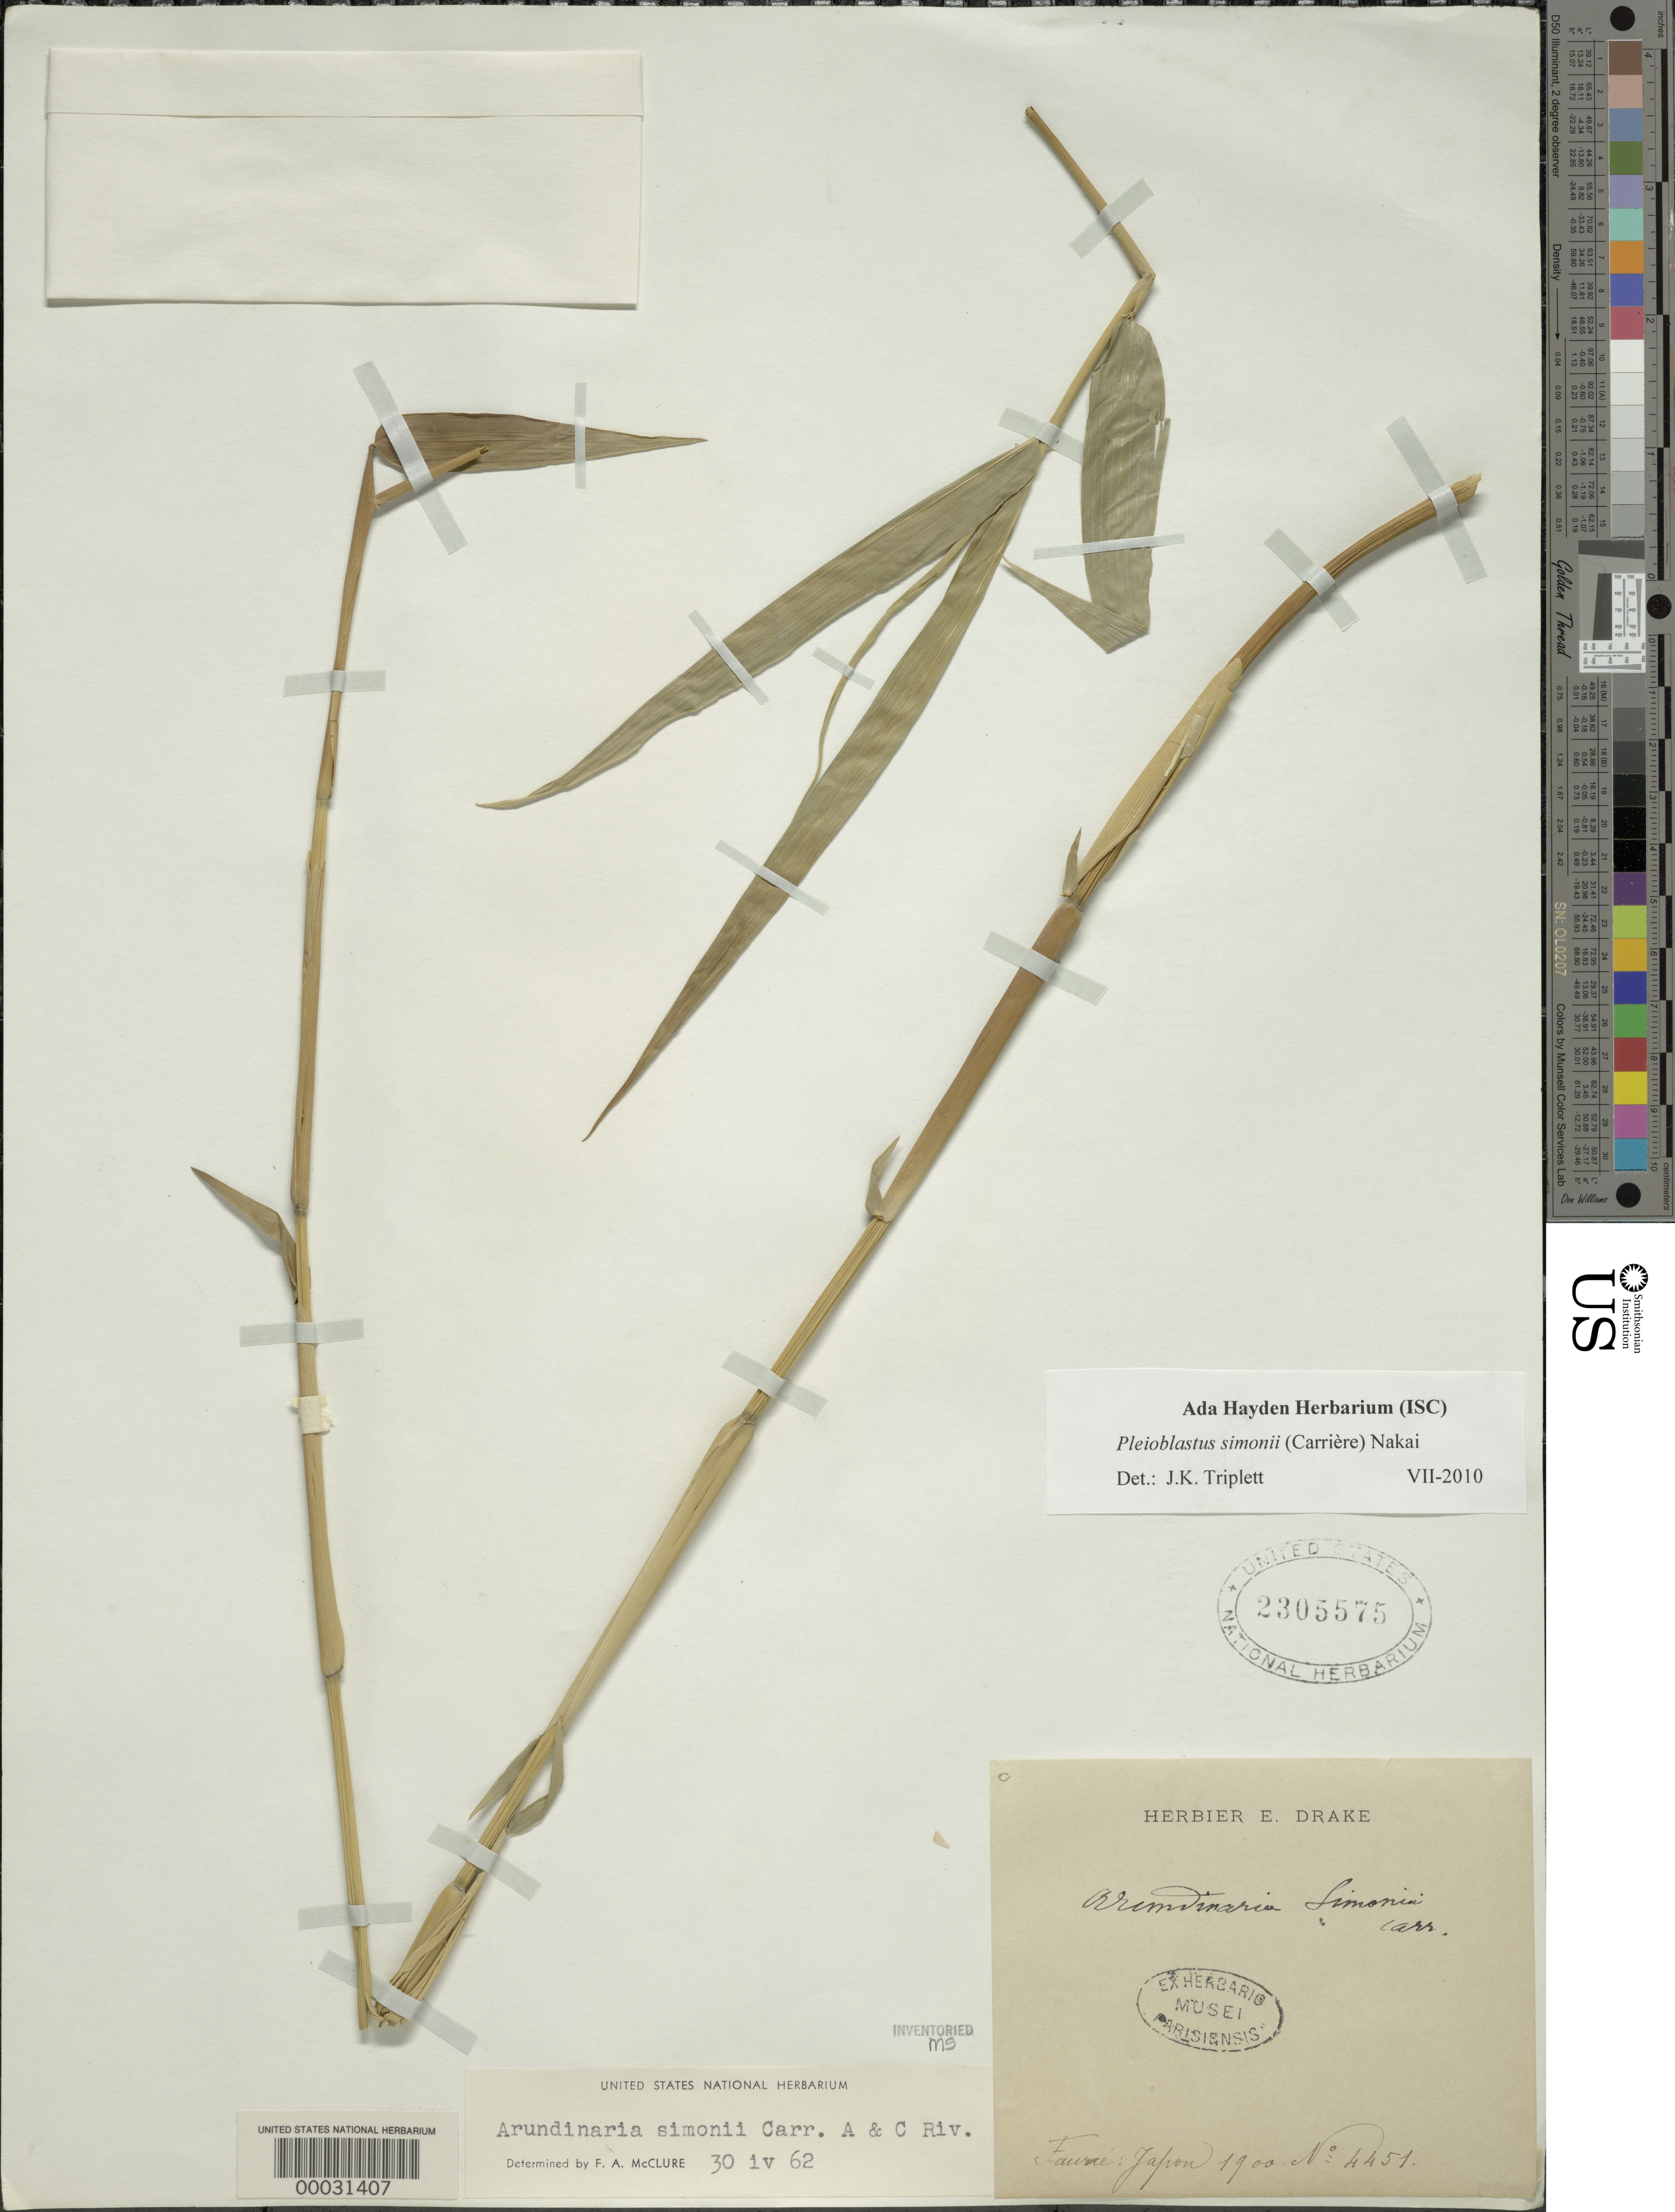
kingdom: Plantae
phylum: Tracheophyta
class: Liliopsida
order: Poales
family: Poaceae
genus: Pleioblastus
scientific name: Pleioblastus simonii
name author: (Carrière) Nakai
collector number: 4451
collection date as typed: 1900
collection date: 1900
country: Japan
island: Honshu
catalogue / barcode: US 2305575